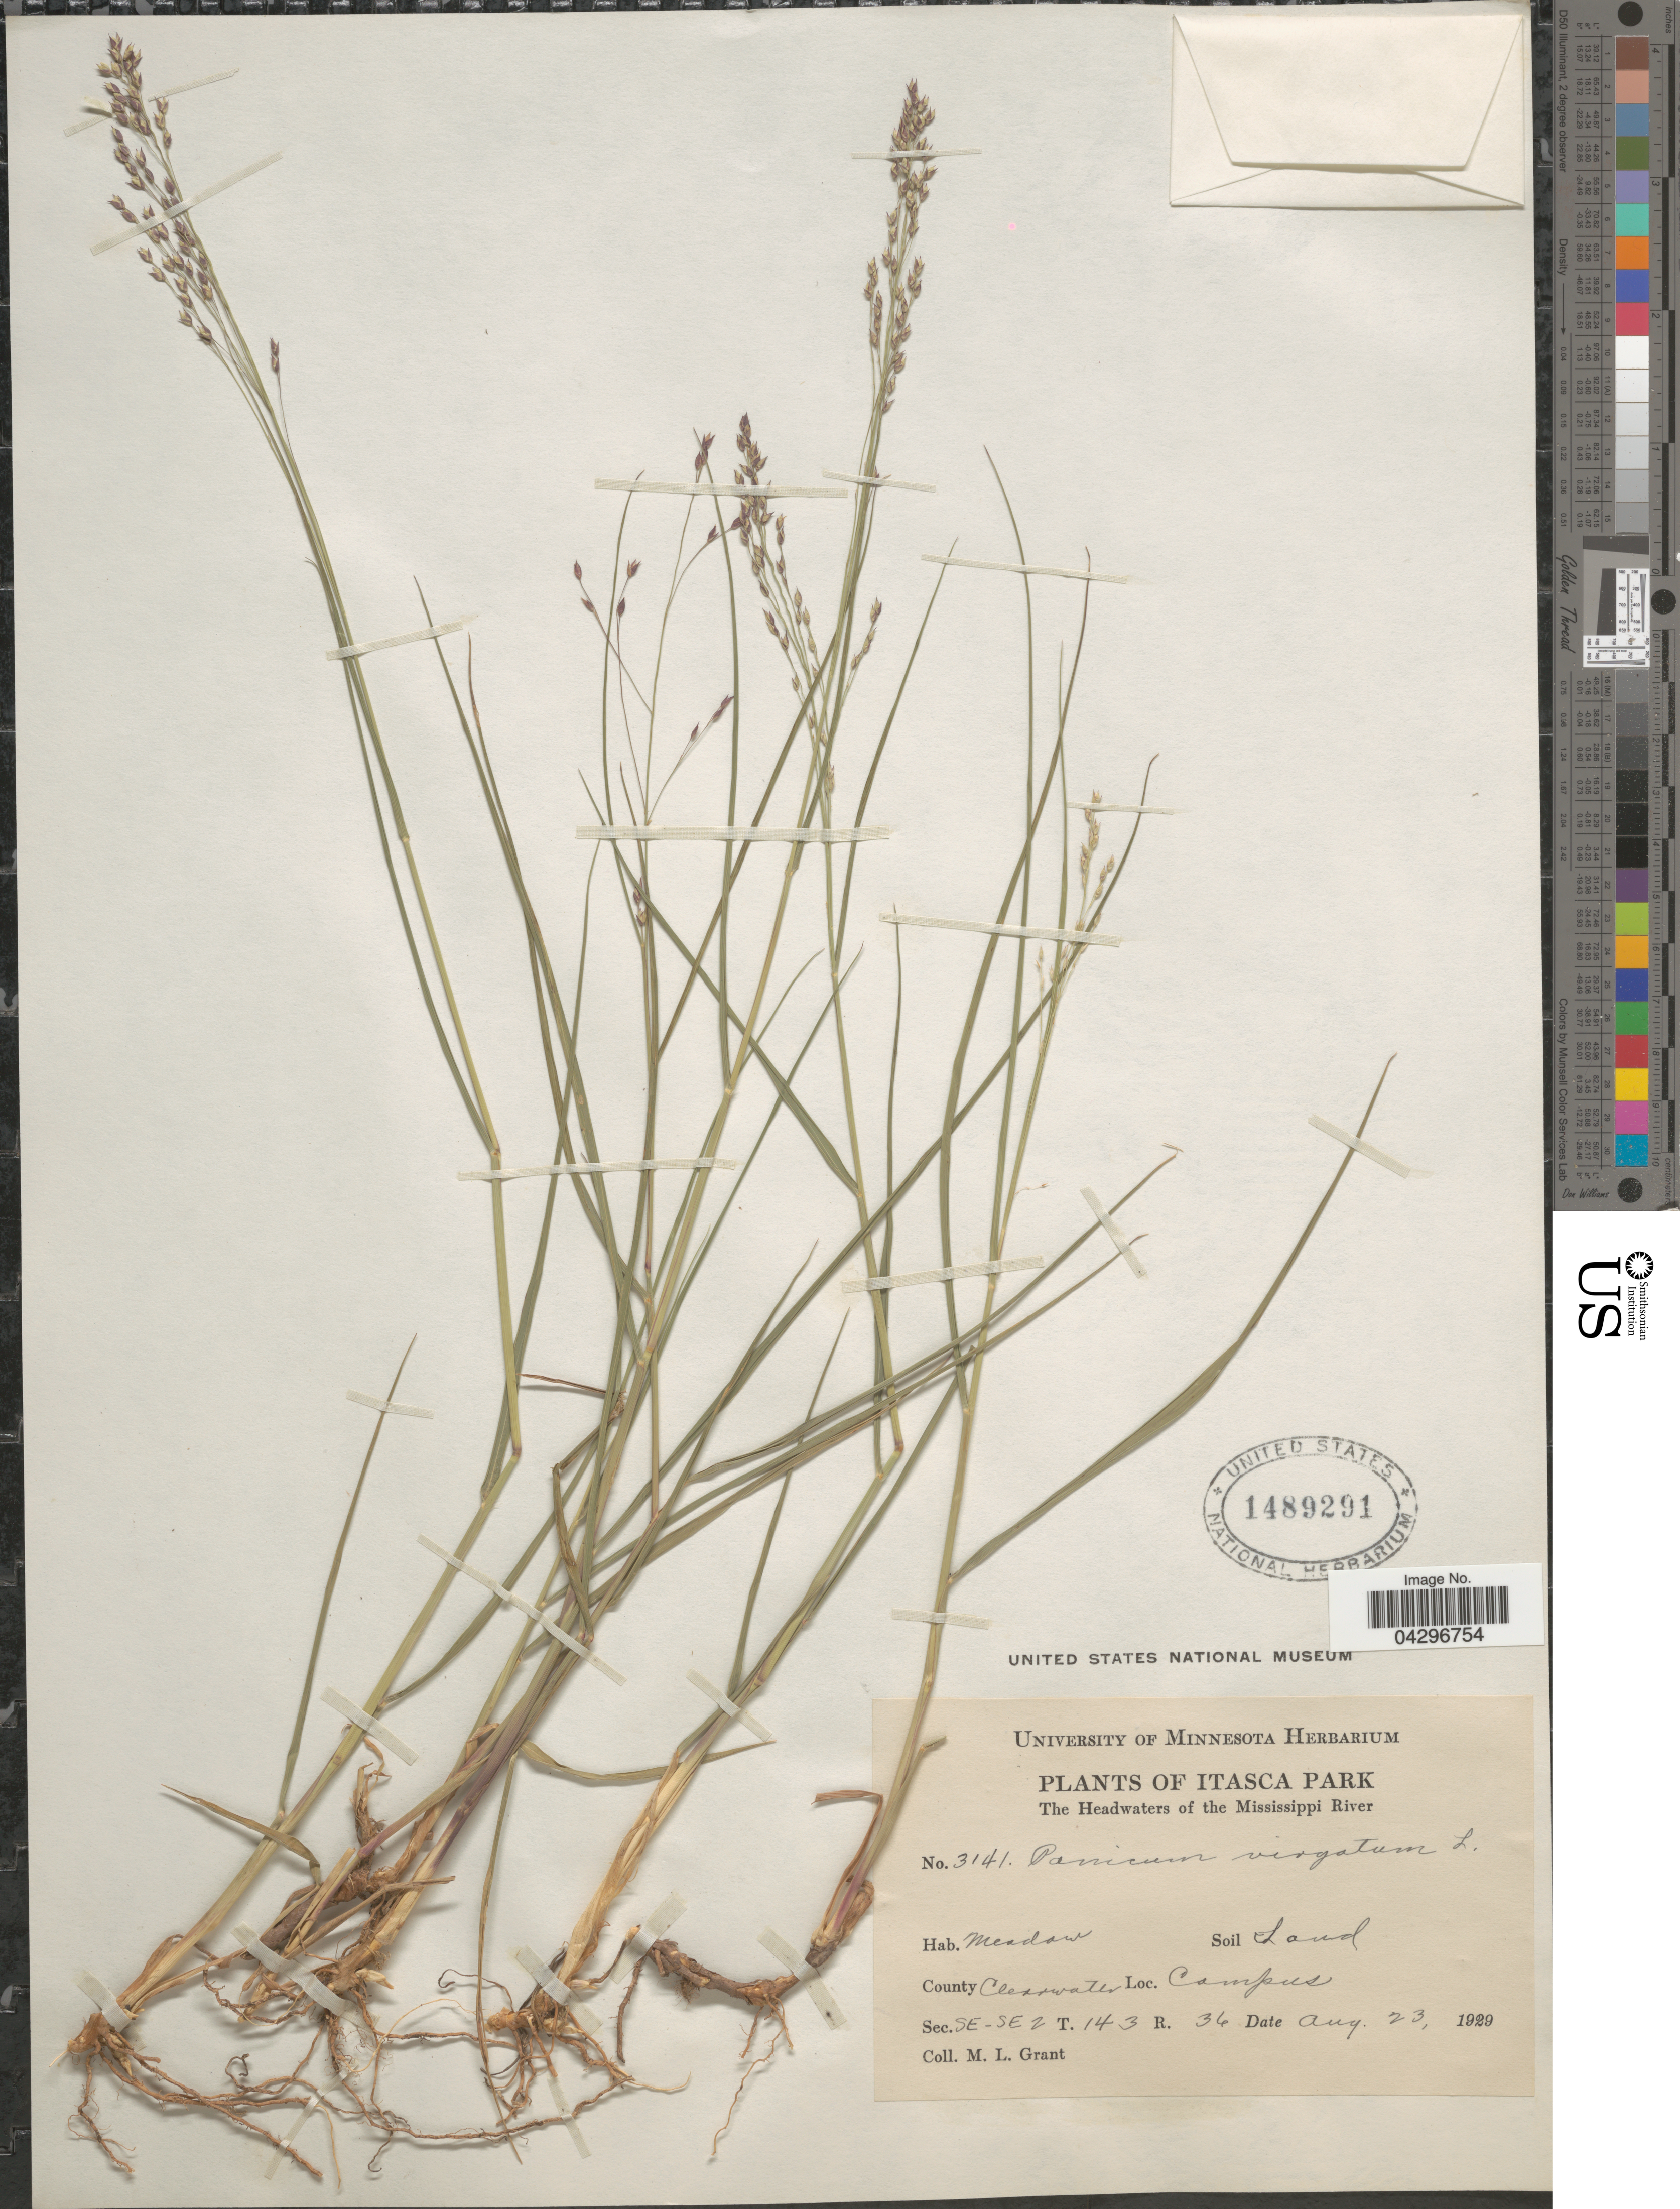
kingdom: Plantae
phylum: Tracheophyta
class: Liliopsida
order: Poales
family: Poaceae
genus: Panicum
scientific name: Panicum virgatum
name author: L.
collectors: M. L. Grant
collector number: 3141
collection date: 1929-08-23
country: United States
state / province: Minnesota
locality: Itasca Park. The Headwaters of the Mississippi River. Meadow. County Clearwater. Campus. Sec. SE-SE 2 T. 143 R. 36.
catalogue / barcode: US 1489291